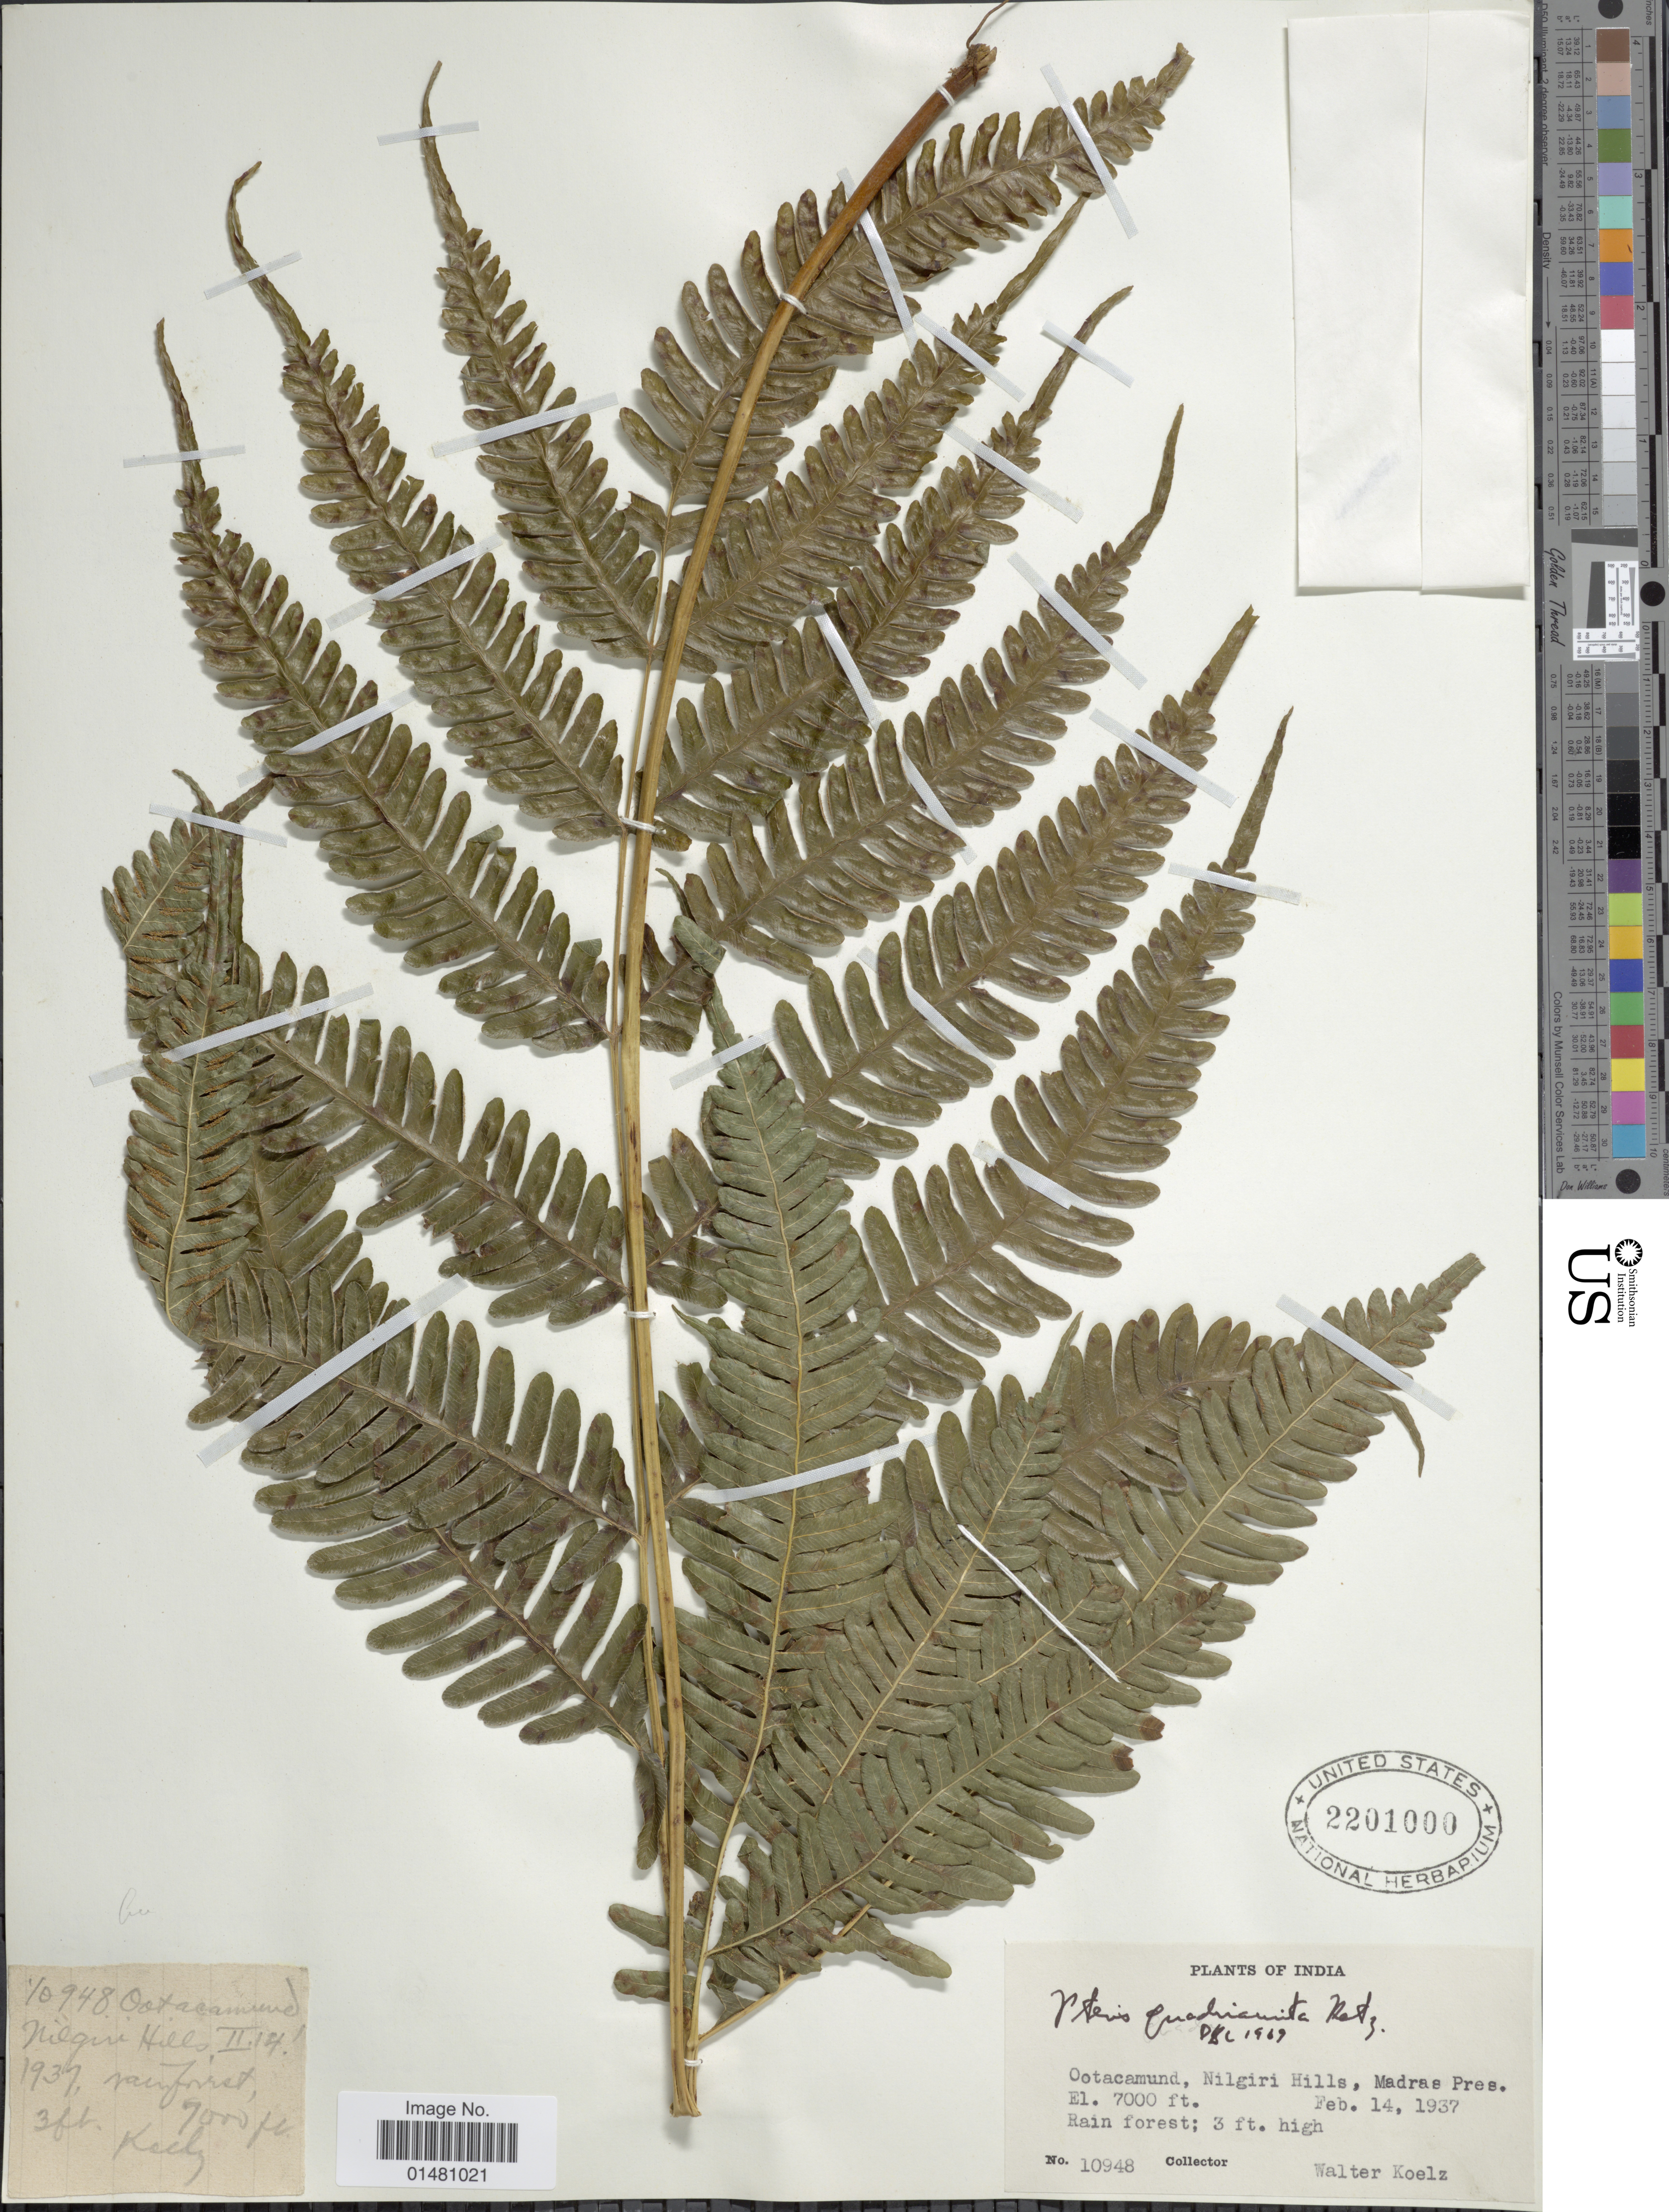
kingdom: Plantae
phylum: Tracheophyta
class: Polypodiopsida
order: Polypodiales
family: Pteridaceae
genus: Pteris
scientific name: Pteris quadriaurita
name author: Retz.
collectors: W. N. Koelz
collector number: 10948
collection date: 1937-02-14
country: India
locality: Ootacamund, Nilgiri Hills, Madras Pres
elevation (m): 2134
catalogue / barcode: US 2201000